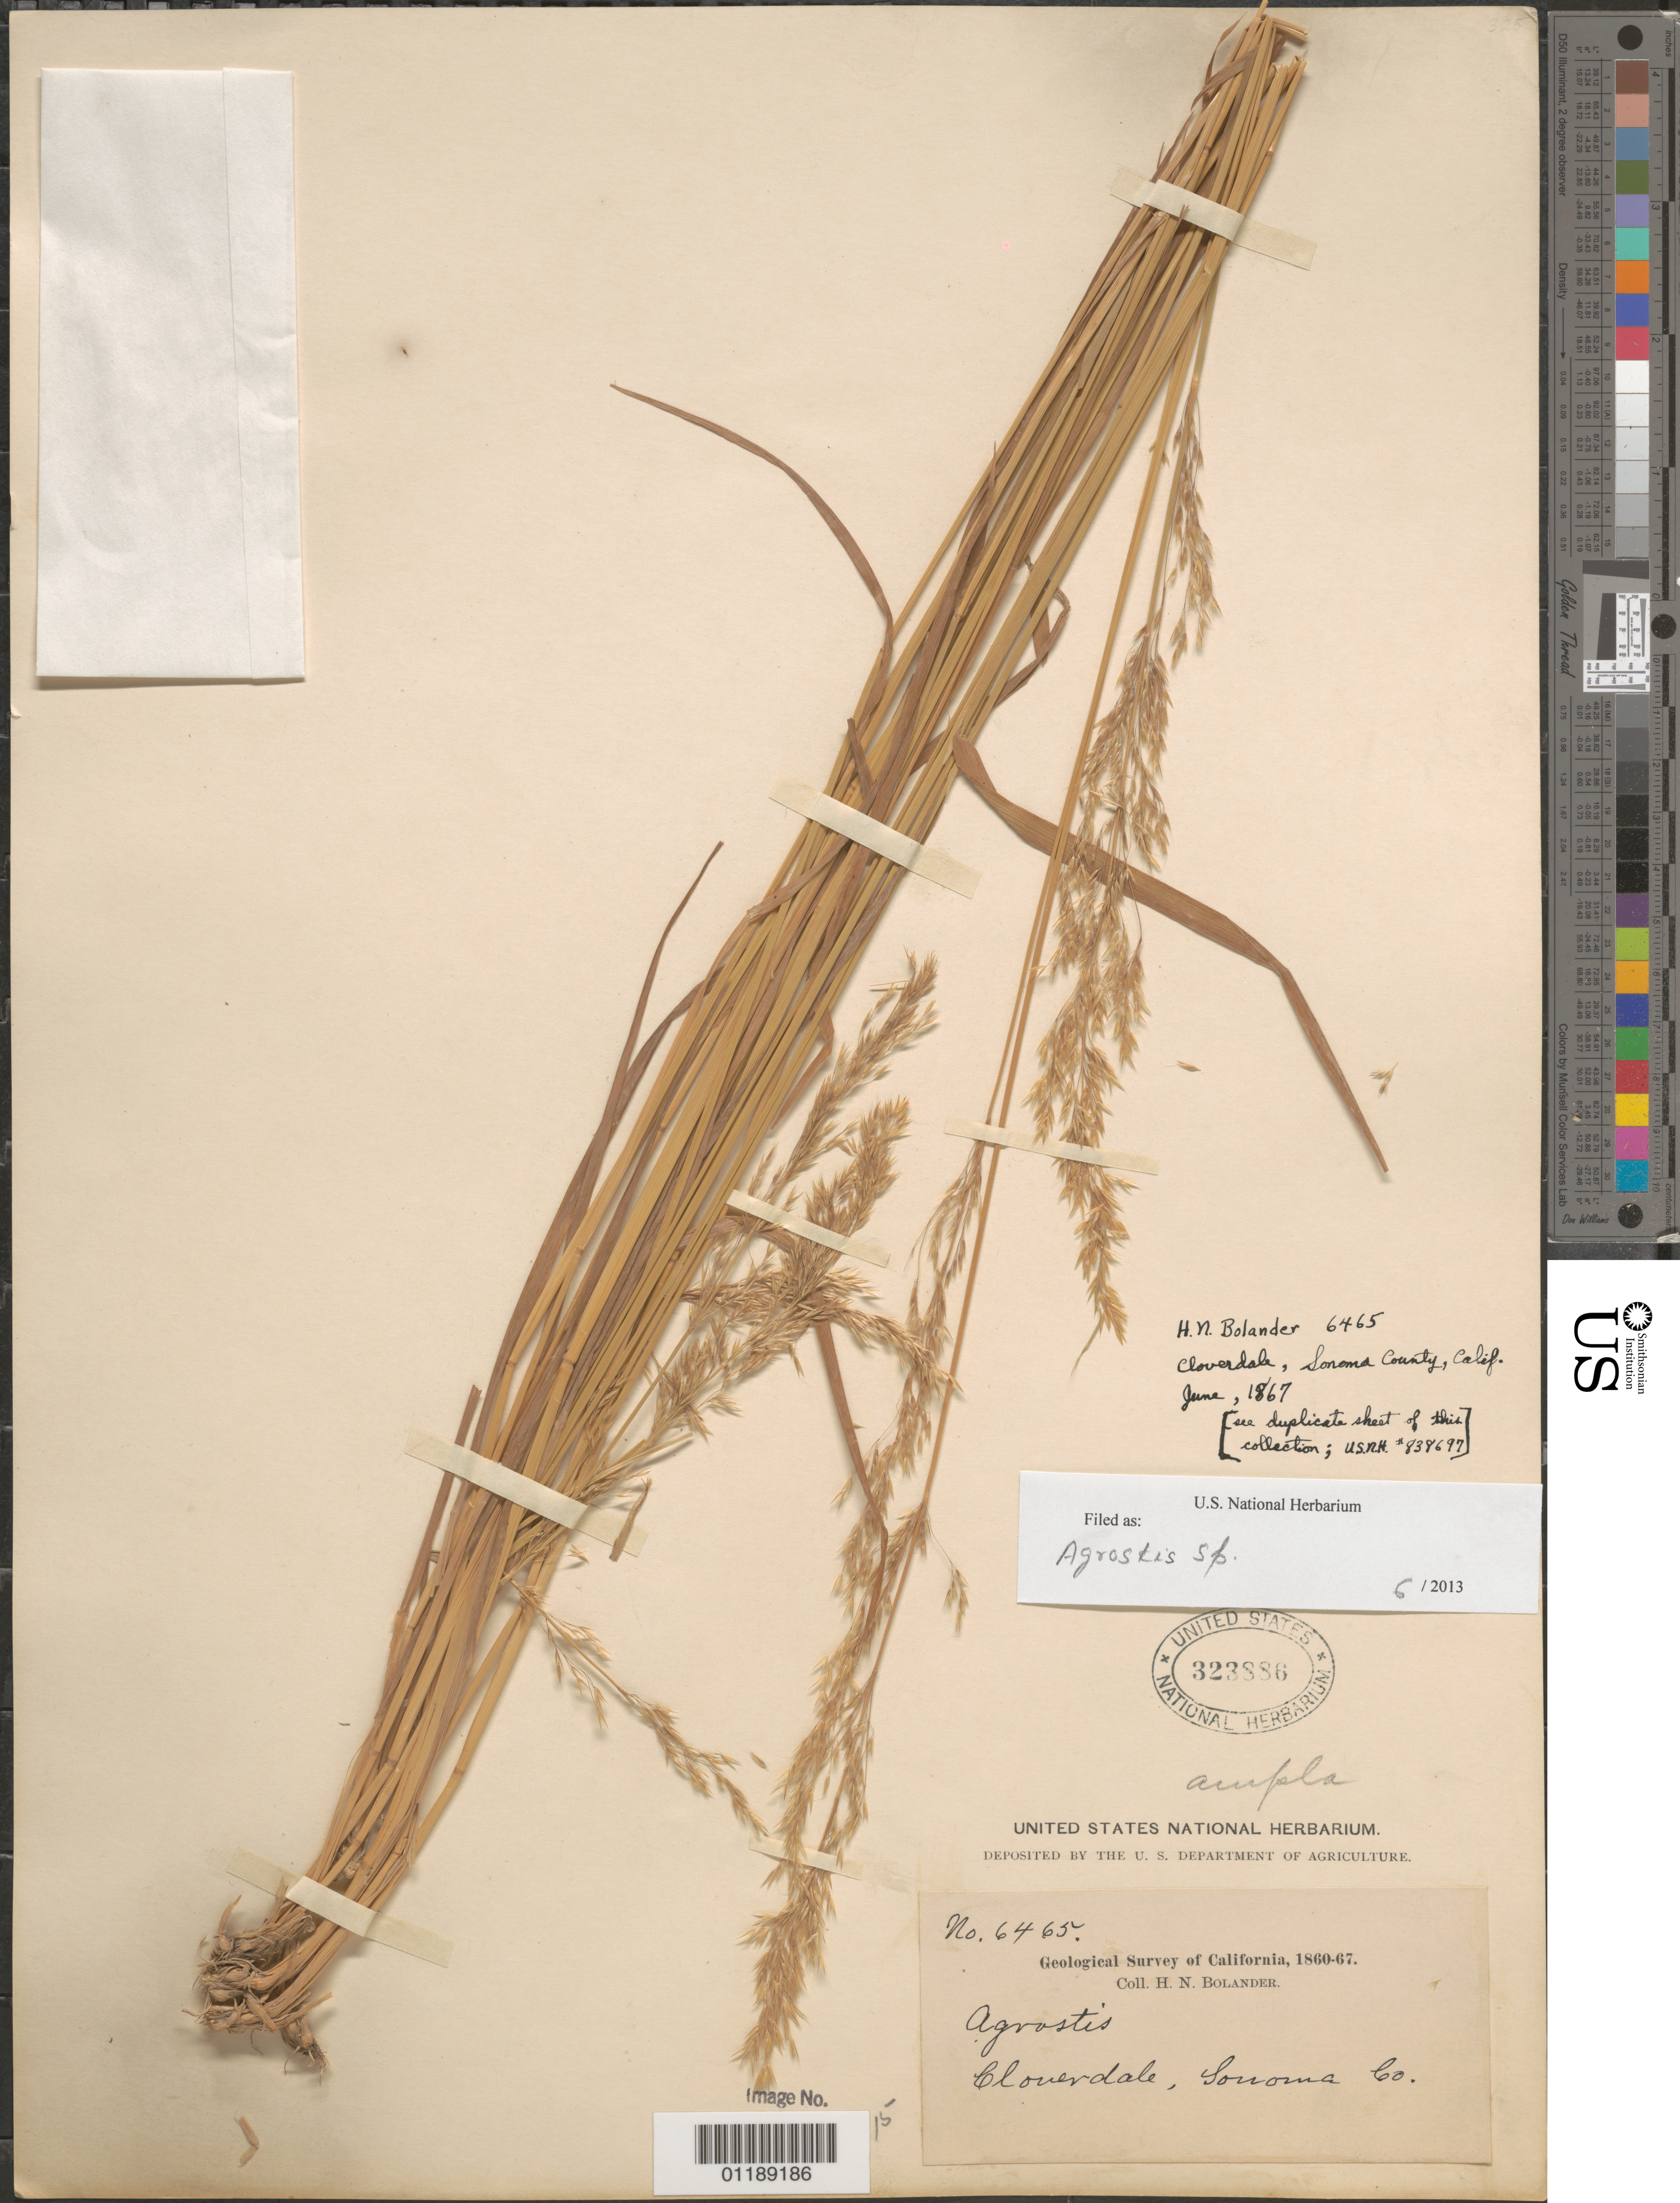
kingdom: Plantae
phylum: Tracheophyta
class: Liliopsida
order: Poales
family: Poaceae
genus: Agrostis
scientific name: Agrostis sp.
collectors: H. Bolander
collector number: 6465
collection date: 1860/1867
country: United States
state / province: California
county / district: Sonoma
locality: Cloverdale.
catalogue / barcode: US 323886